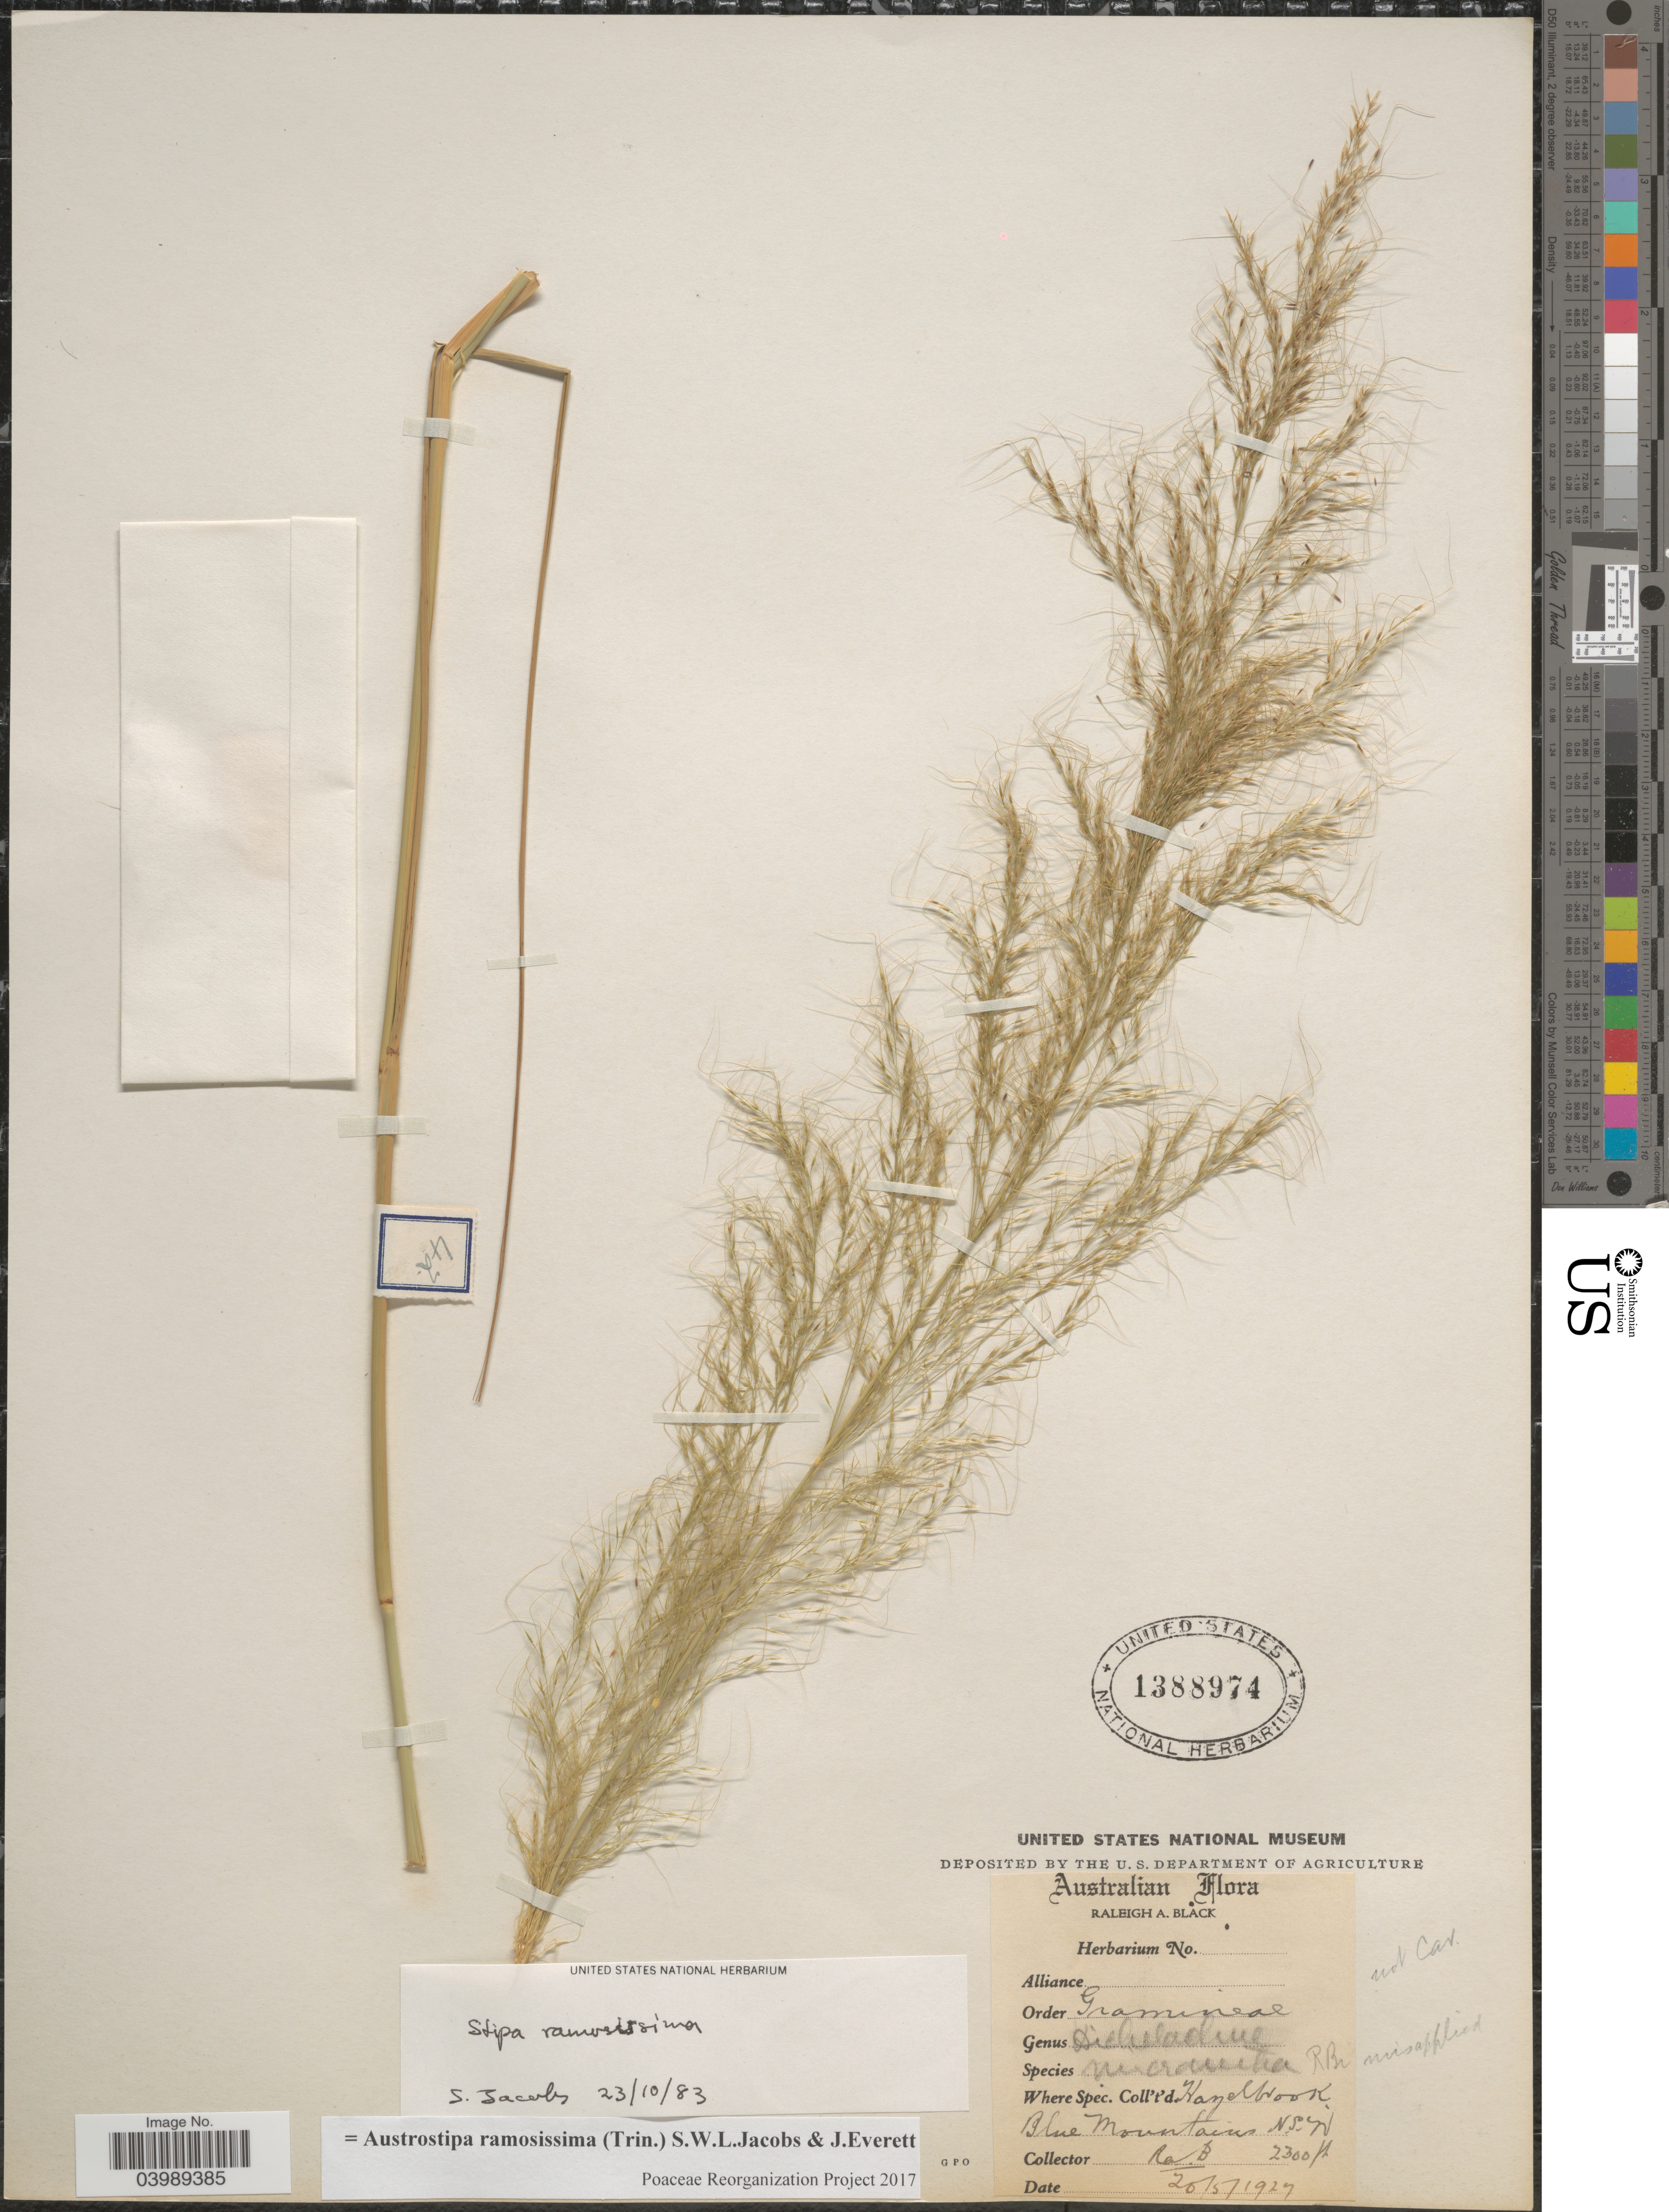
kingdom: Plantae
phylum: Tracheophyta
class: Liliopsida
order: Poales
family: Poaceae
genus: Austrostipa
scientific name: Austrostipa ramosissima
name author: (Trin.) S.W.L. Jacobs & J. Everett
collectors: R. A. Black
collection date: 1927-05-20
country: Australia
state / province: New South Wales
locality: Hangbrook. Blue Mountains.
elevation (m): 701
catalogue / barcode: US 1388974